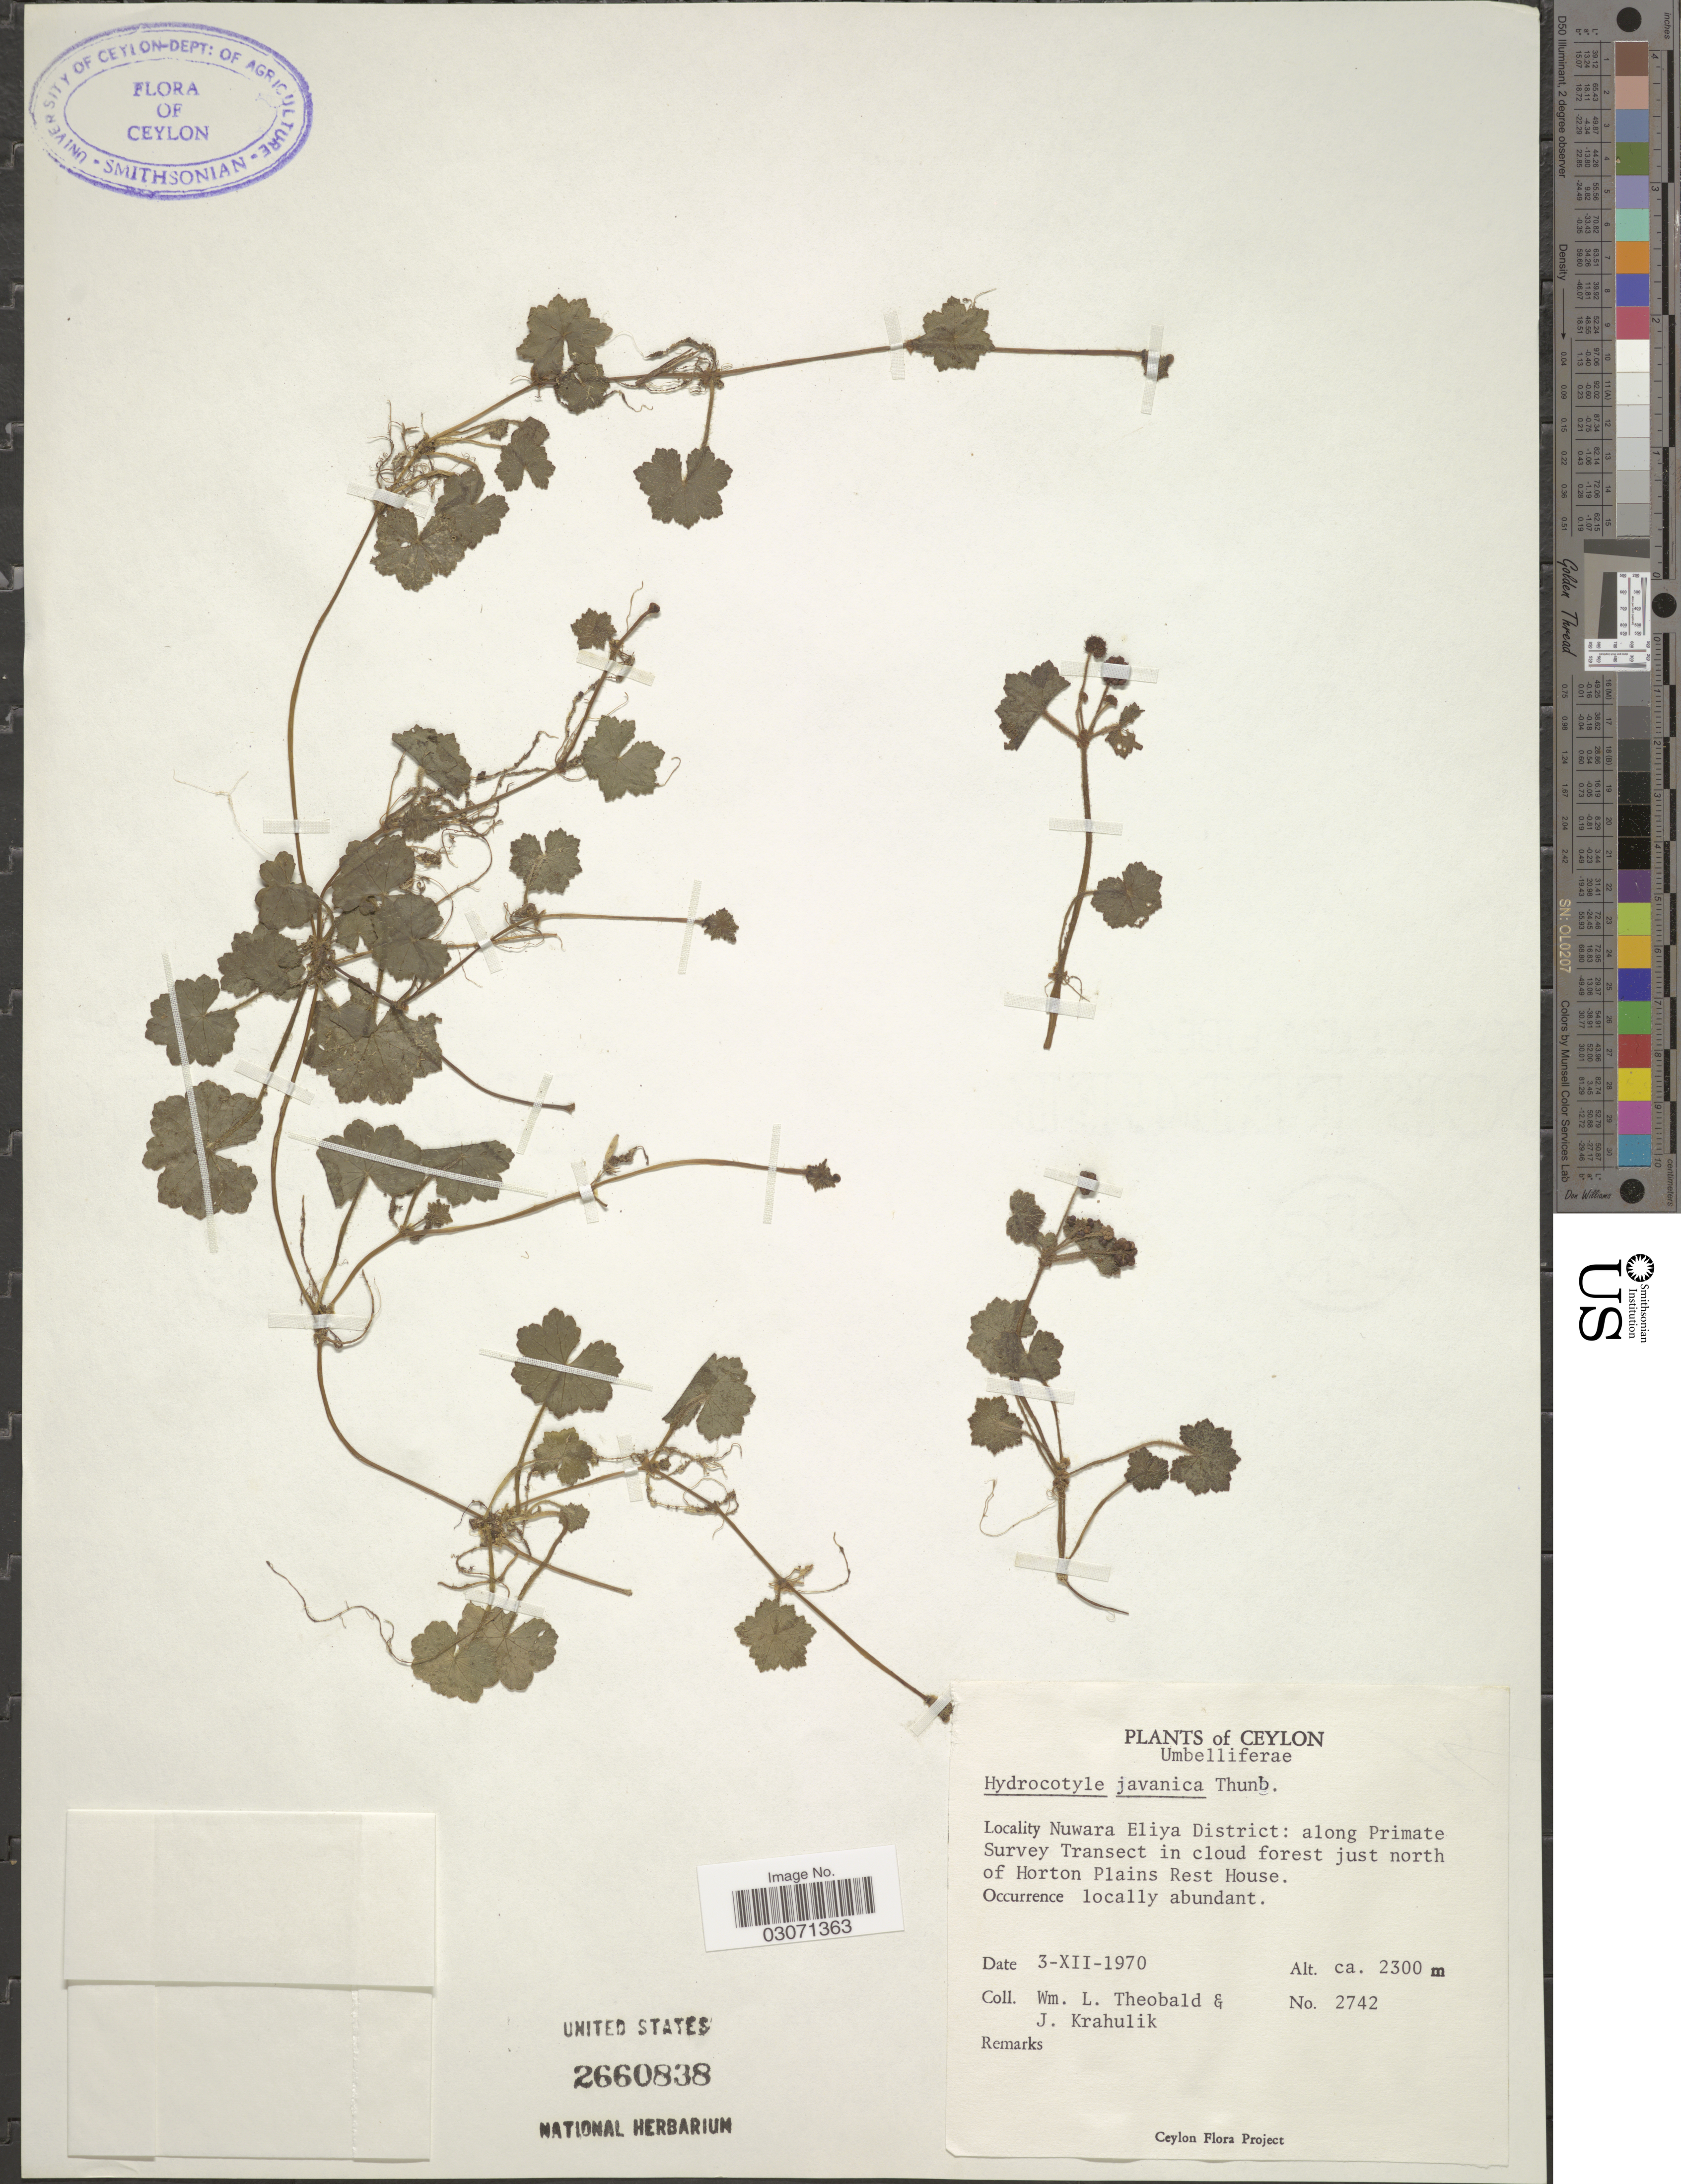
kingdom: Plantae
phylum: Tracheophyta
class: Magnoliopsida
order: Apiales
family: Araliaceae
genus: Hydrocotyle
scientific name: Hydrocotyle javanica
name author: Thunb.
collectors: W. L. Theobald & J. Krahulik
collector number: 2742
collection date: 1970-12-03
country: Sri Lanka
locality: Ceylon. Nuwara Eliya District: along Primate Survey Transect in cloud forest just north of Horton Plains Rest House.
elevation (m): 2300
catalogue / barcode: US 2660838